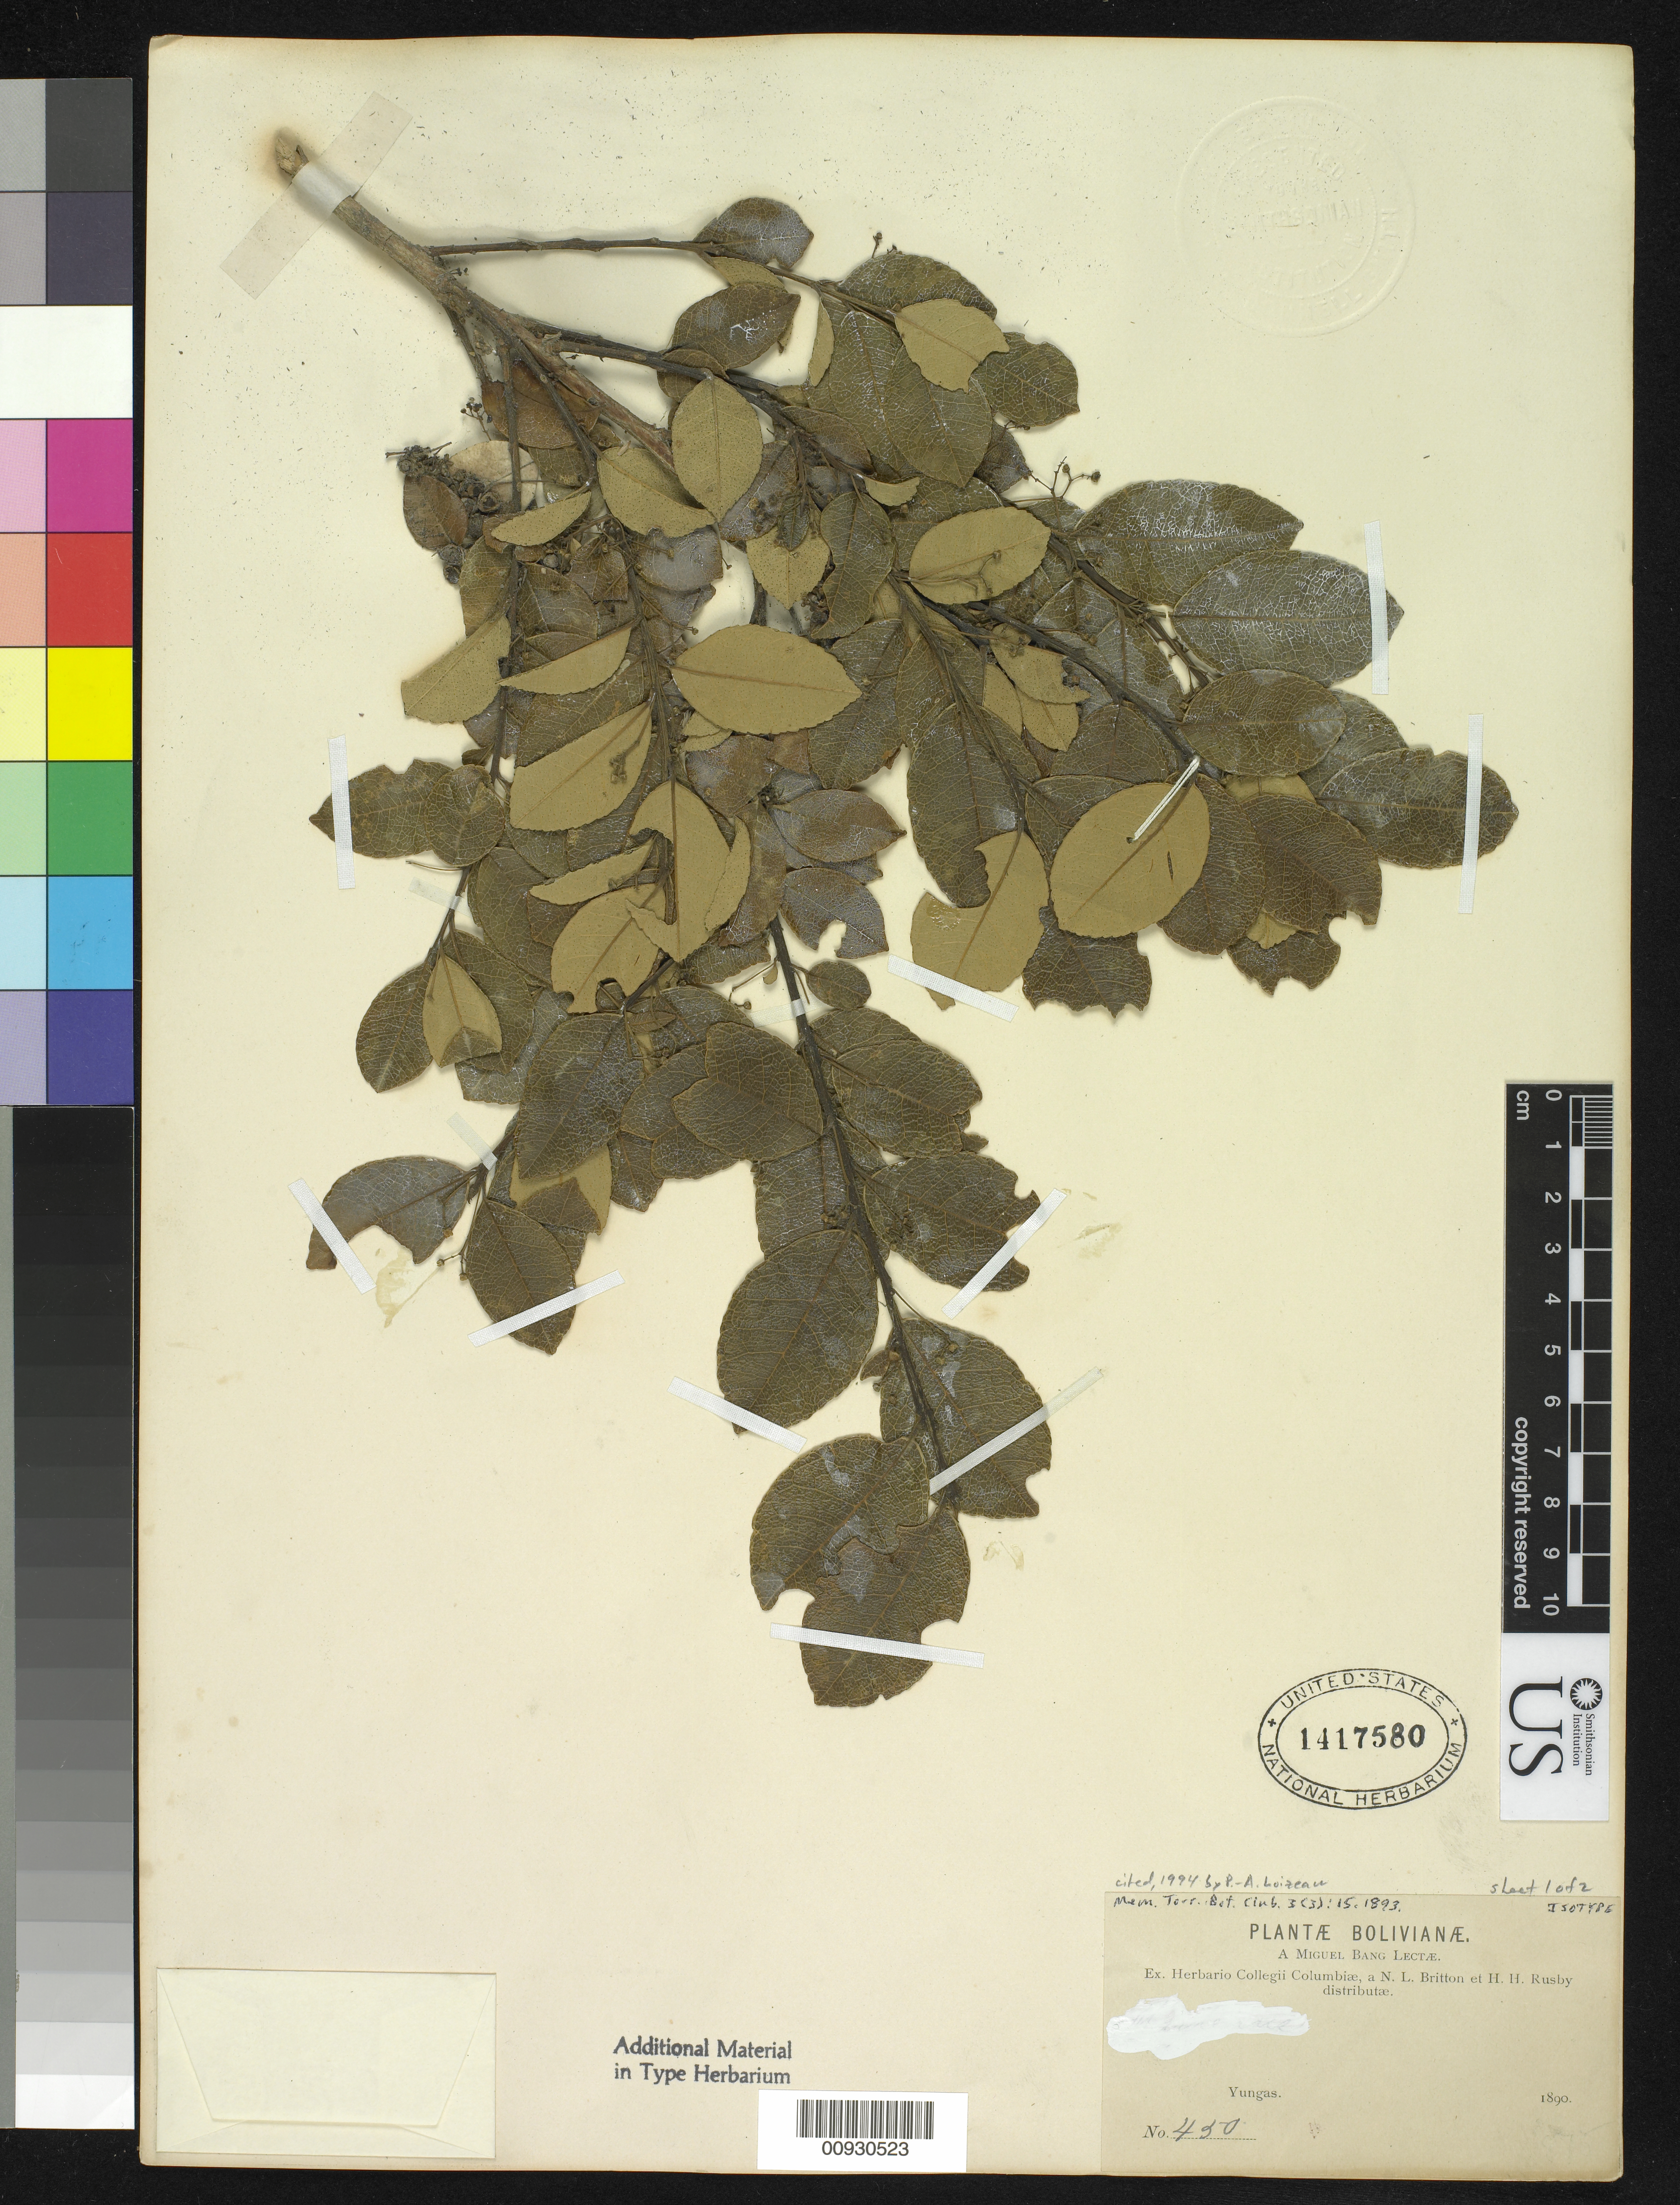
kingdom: Plantae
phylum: Tracheophyta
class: Magnoliopsida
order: Aquifoliales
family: Aquifoliaceae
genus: Ilex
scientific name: Ilex boliviana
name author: Britton ex Rusby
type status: Isotype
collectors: M. Bang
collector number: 450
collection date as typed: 1890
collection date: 1890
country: Bolivia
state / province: La Paz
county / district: Nor Yungas / Sud Yungas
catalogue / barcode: US 1417580